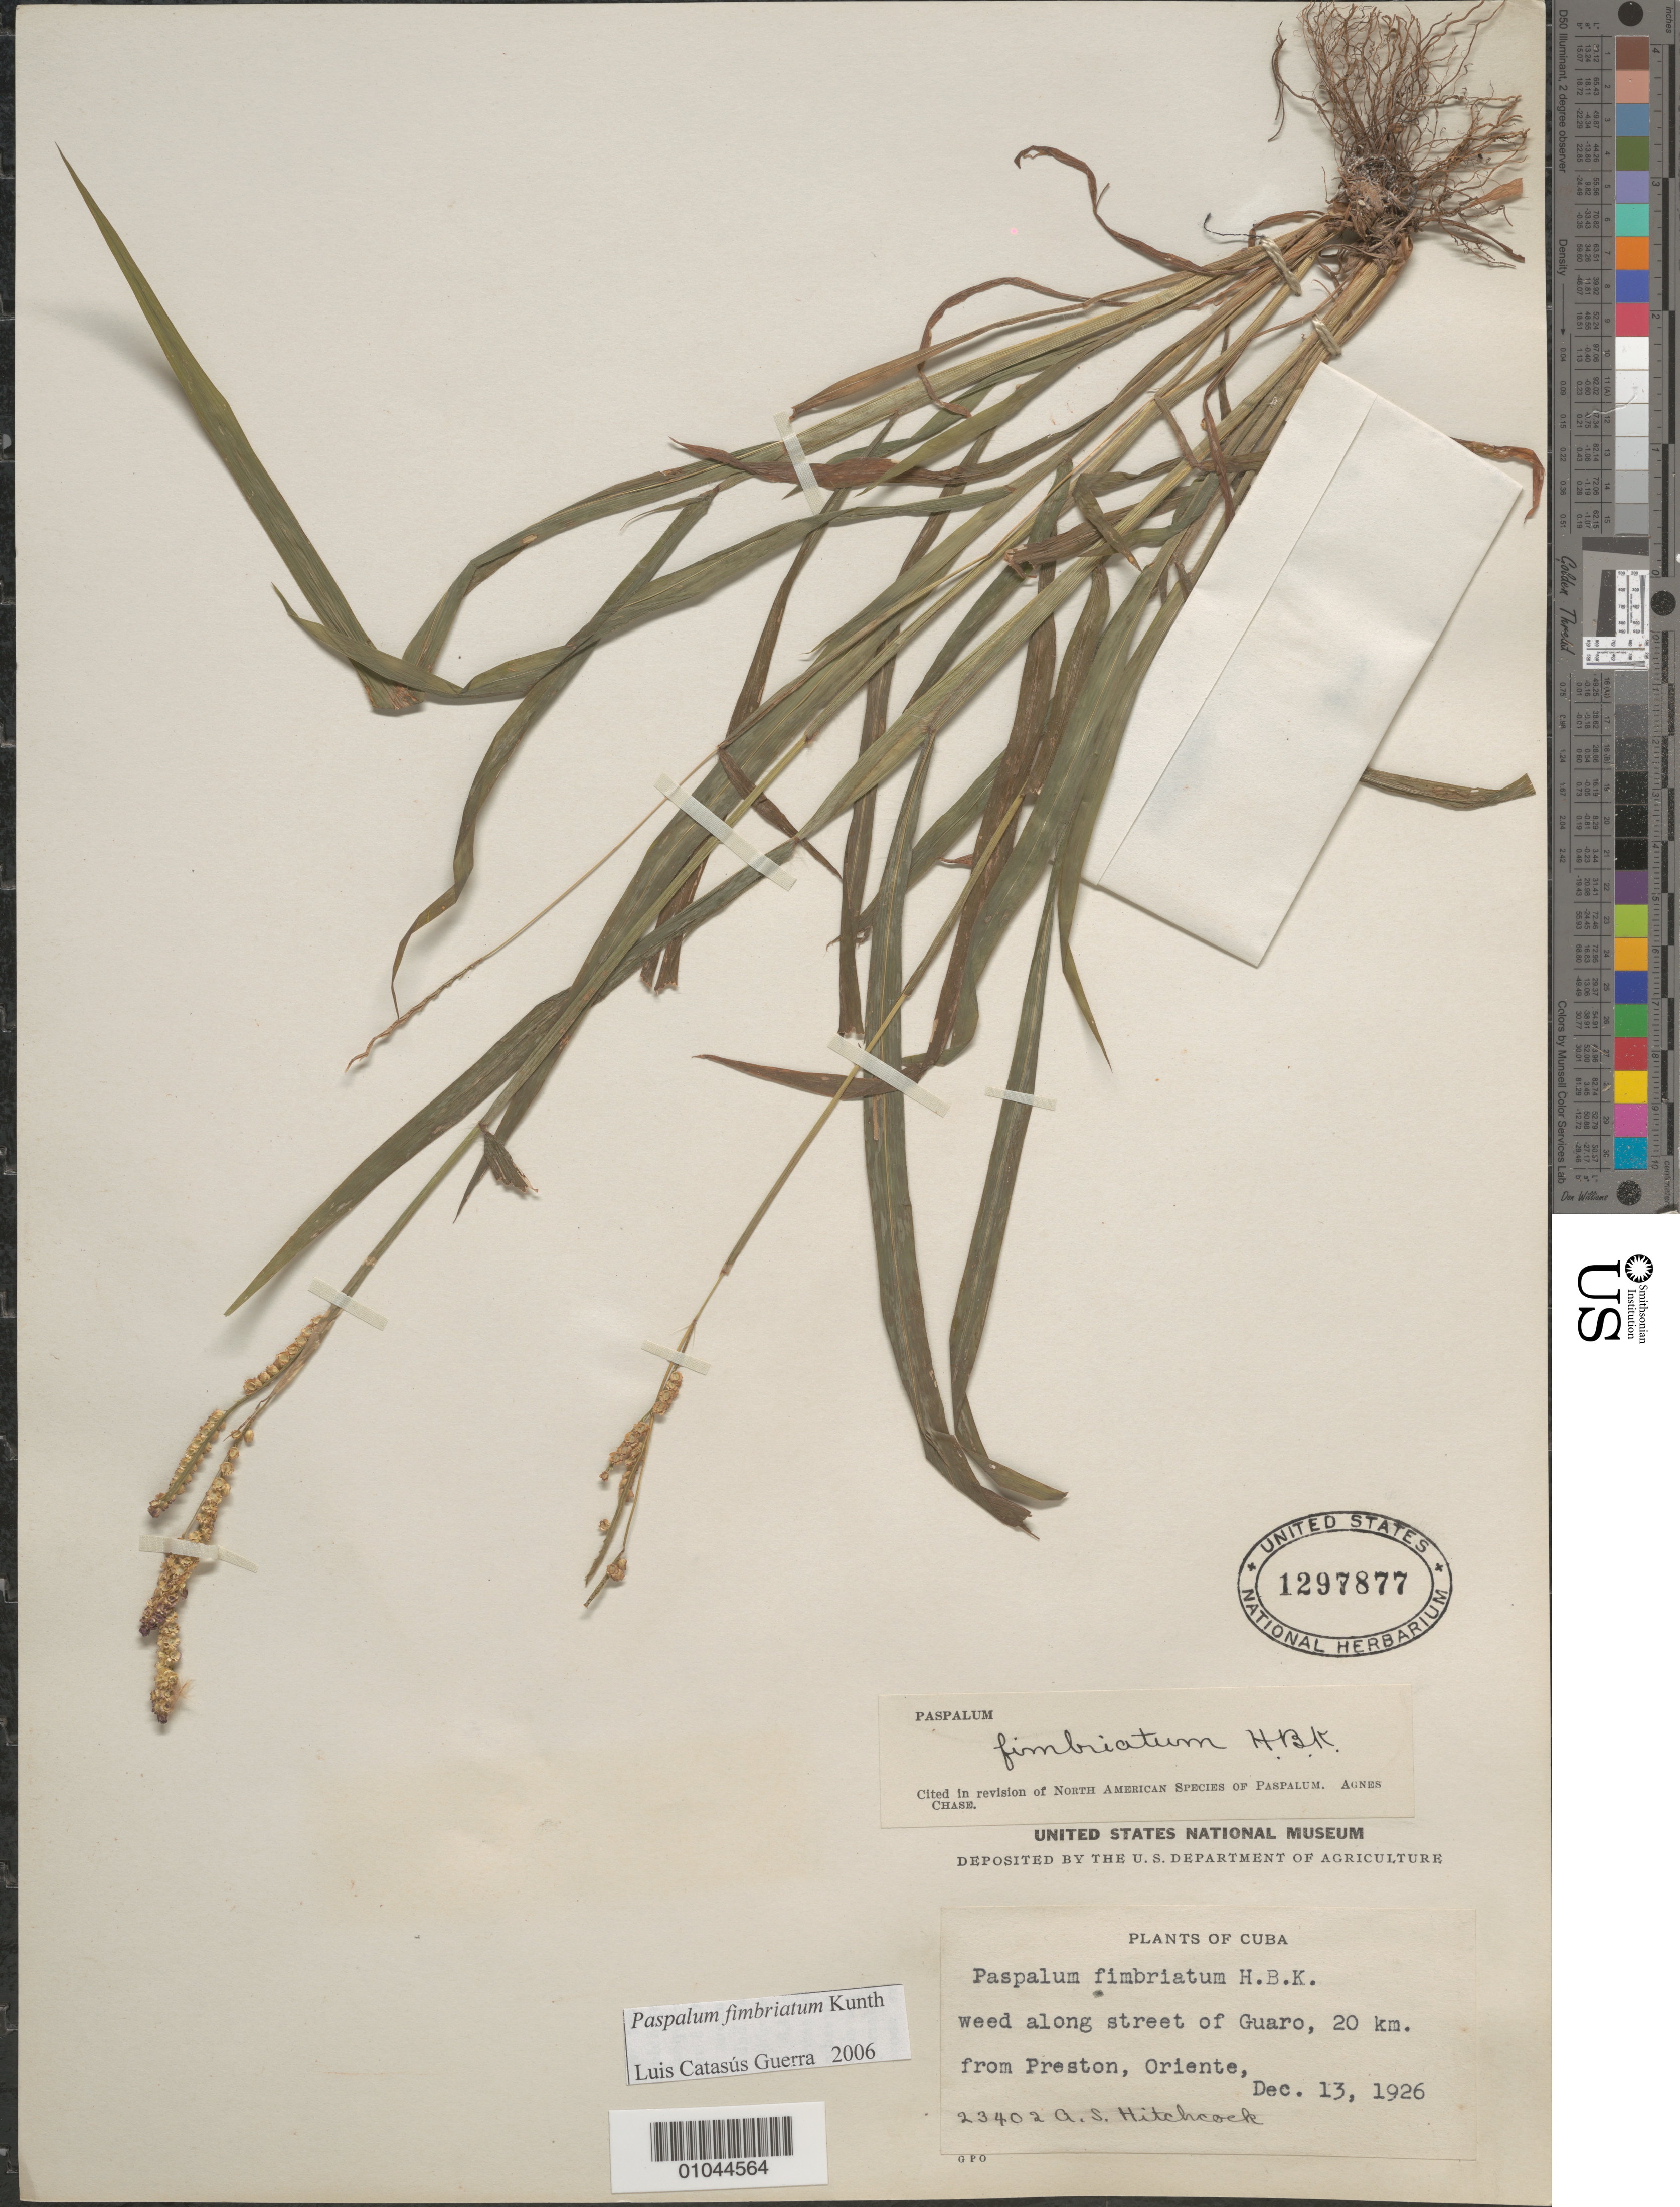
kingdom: Plantae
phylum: Tracheophyta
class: Liliopsida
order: Poales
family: Poaceae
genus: Paspalum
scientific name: Paspalum fimbriatum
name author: Kunth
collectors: A. S. Hitchcock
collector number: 23402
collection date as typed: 13 Dec 1926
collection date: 1926-12-13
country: Cuba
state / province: Oriente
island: Cuba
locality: Guaro, 20 km from Preston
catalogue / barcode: US 1297877